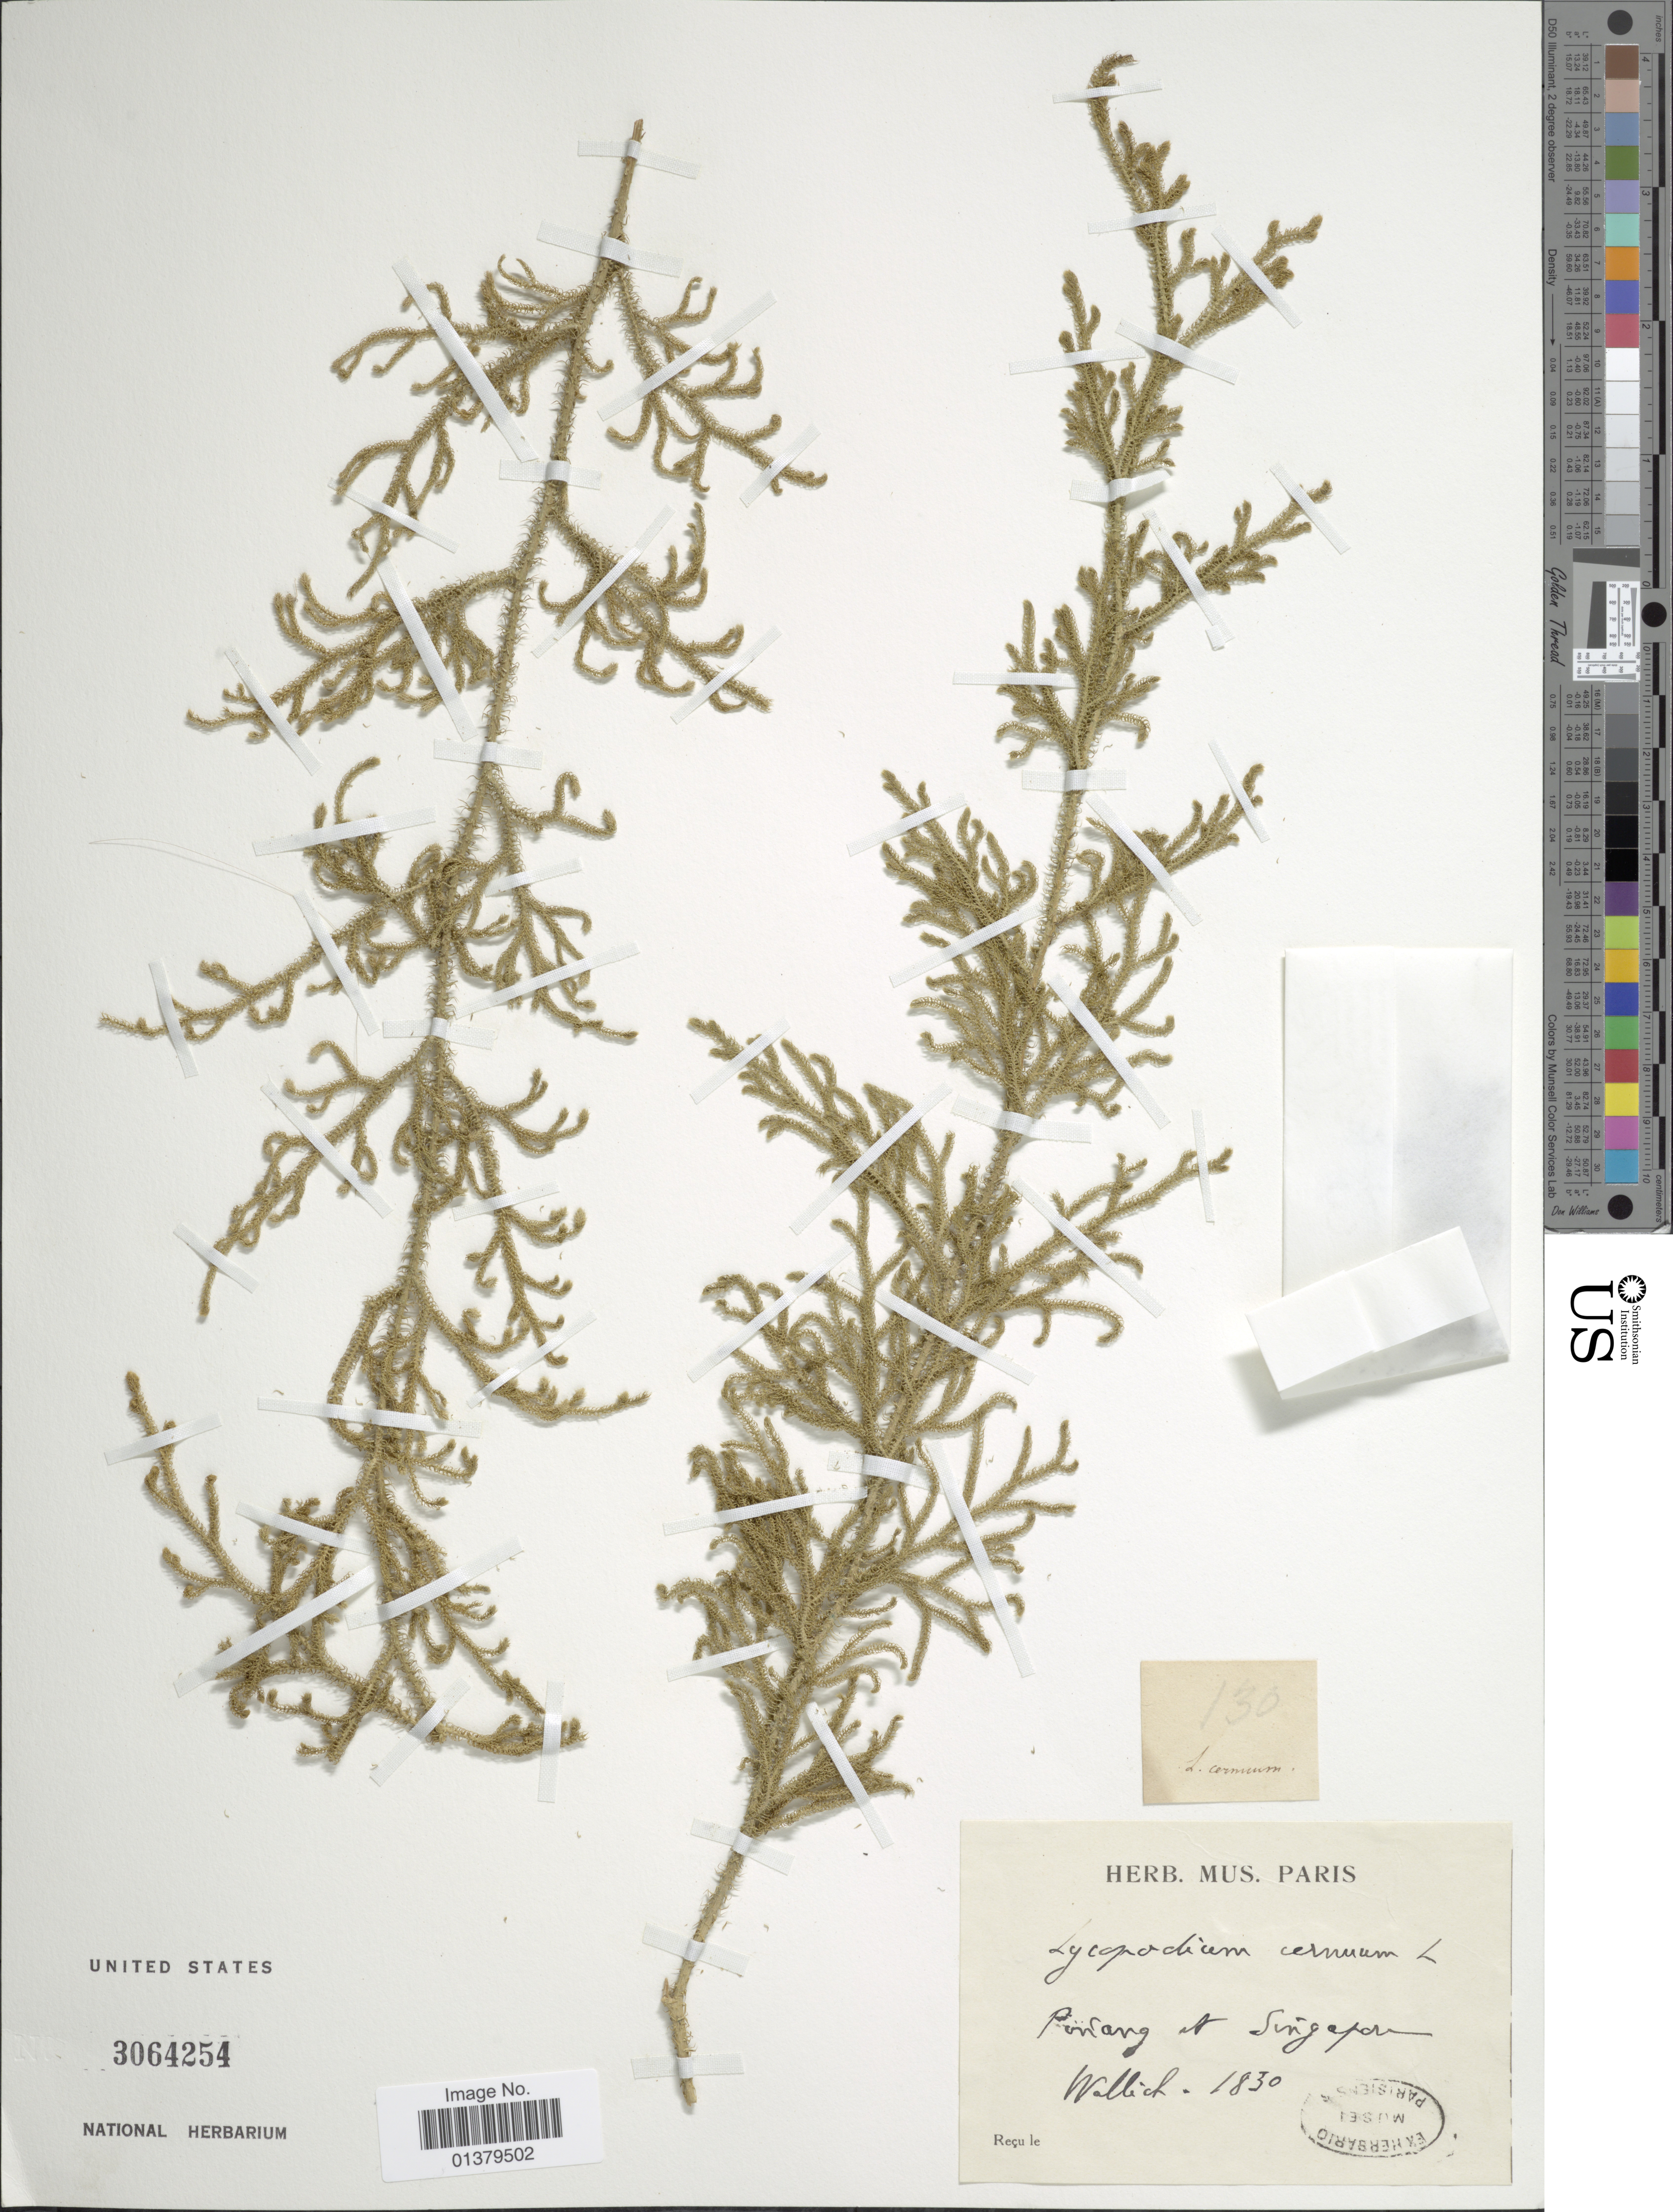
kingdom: Plantae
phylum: Tracheophyta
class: Lycopodiopsida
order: Lycopodiales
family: Lycopodiaceae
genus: Palhinhaea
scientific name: Palhinhaea cernua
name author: (L.) Vasc. & Franco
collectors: -- Wallich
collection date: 1830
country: Singapore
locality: Ponchang [illegible text] Singapore[interpreted]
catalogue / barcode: US 3064254